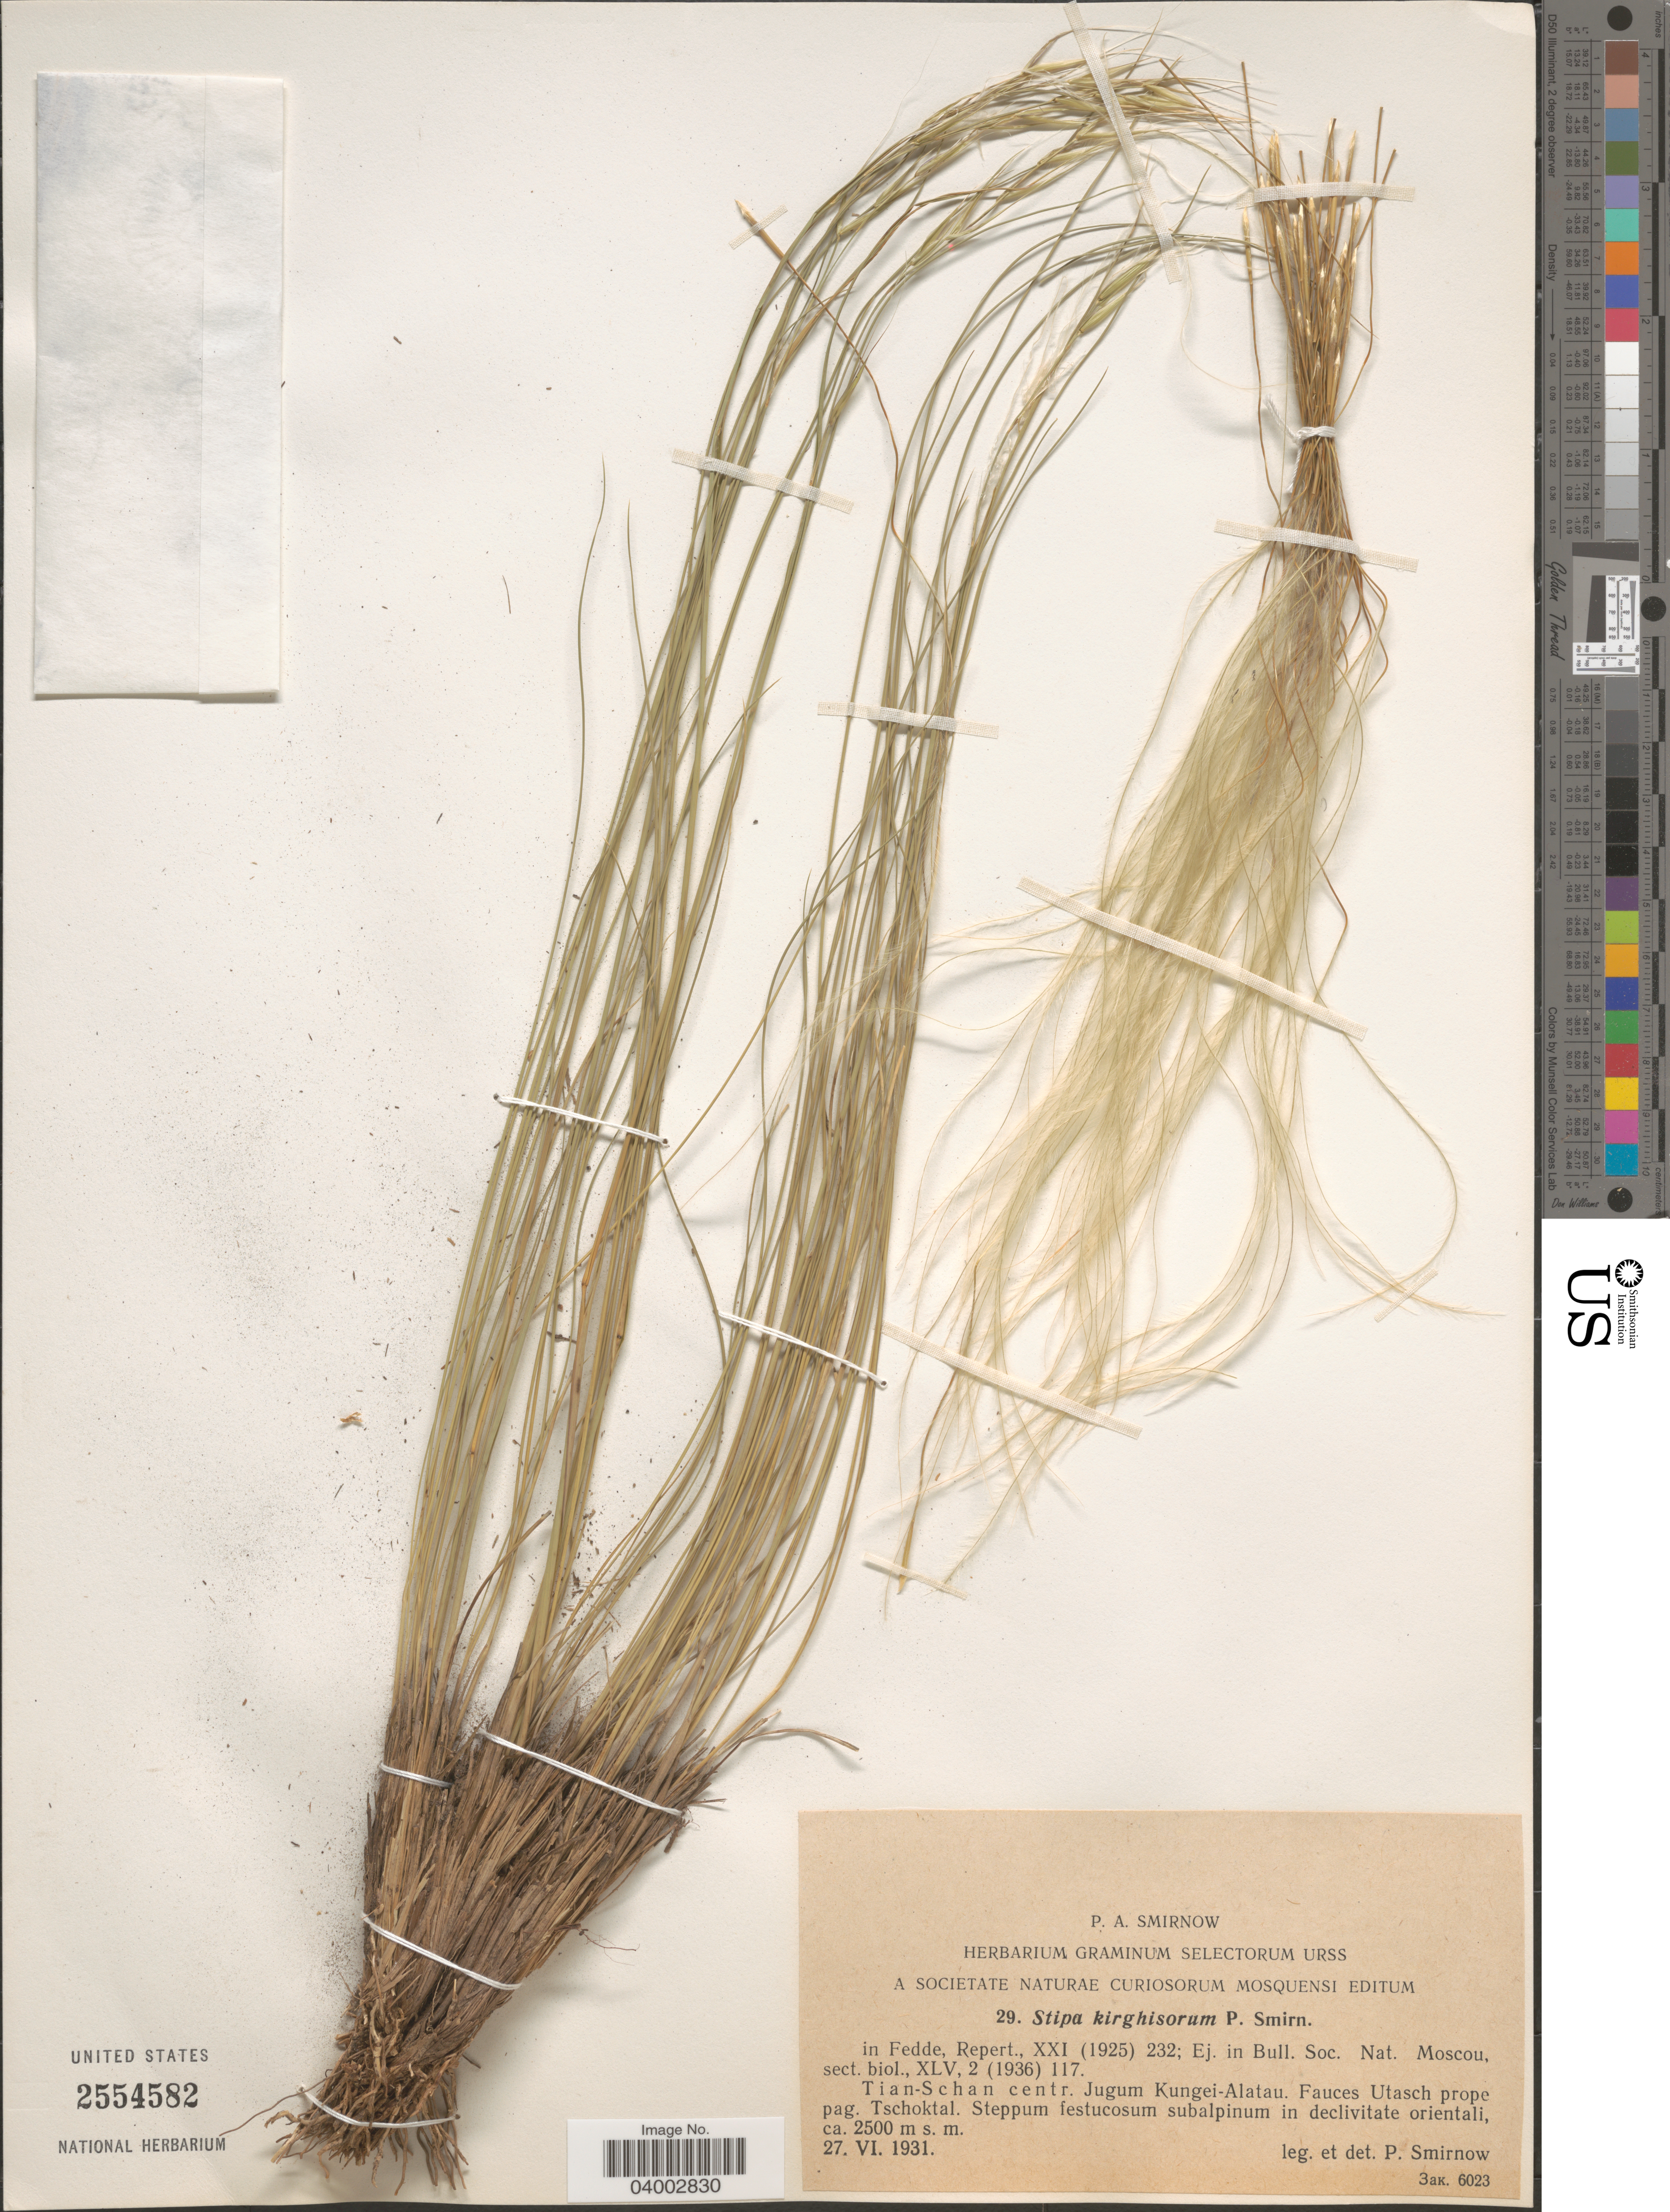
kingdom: Plantae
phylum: Tracheophyta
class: Liliopsida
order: Poales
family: Poaceae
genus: Stipa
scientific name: Stipa kirghisorum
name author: P.A. Smirn.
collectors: P. Smirnov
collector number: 29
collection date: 1931-06-27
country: Kyrgyzstan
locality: Tian-Schan centr. Jugum Kungei-Alatau. Fauces Utasch prope pag. Tschoktal. Steppum festucosum subalpinum in declivitate orientali.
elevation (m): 2500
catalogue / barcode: US 2554582